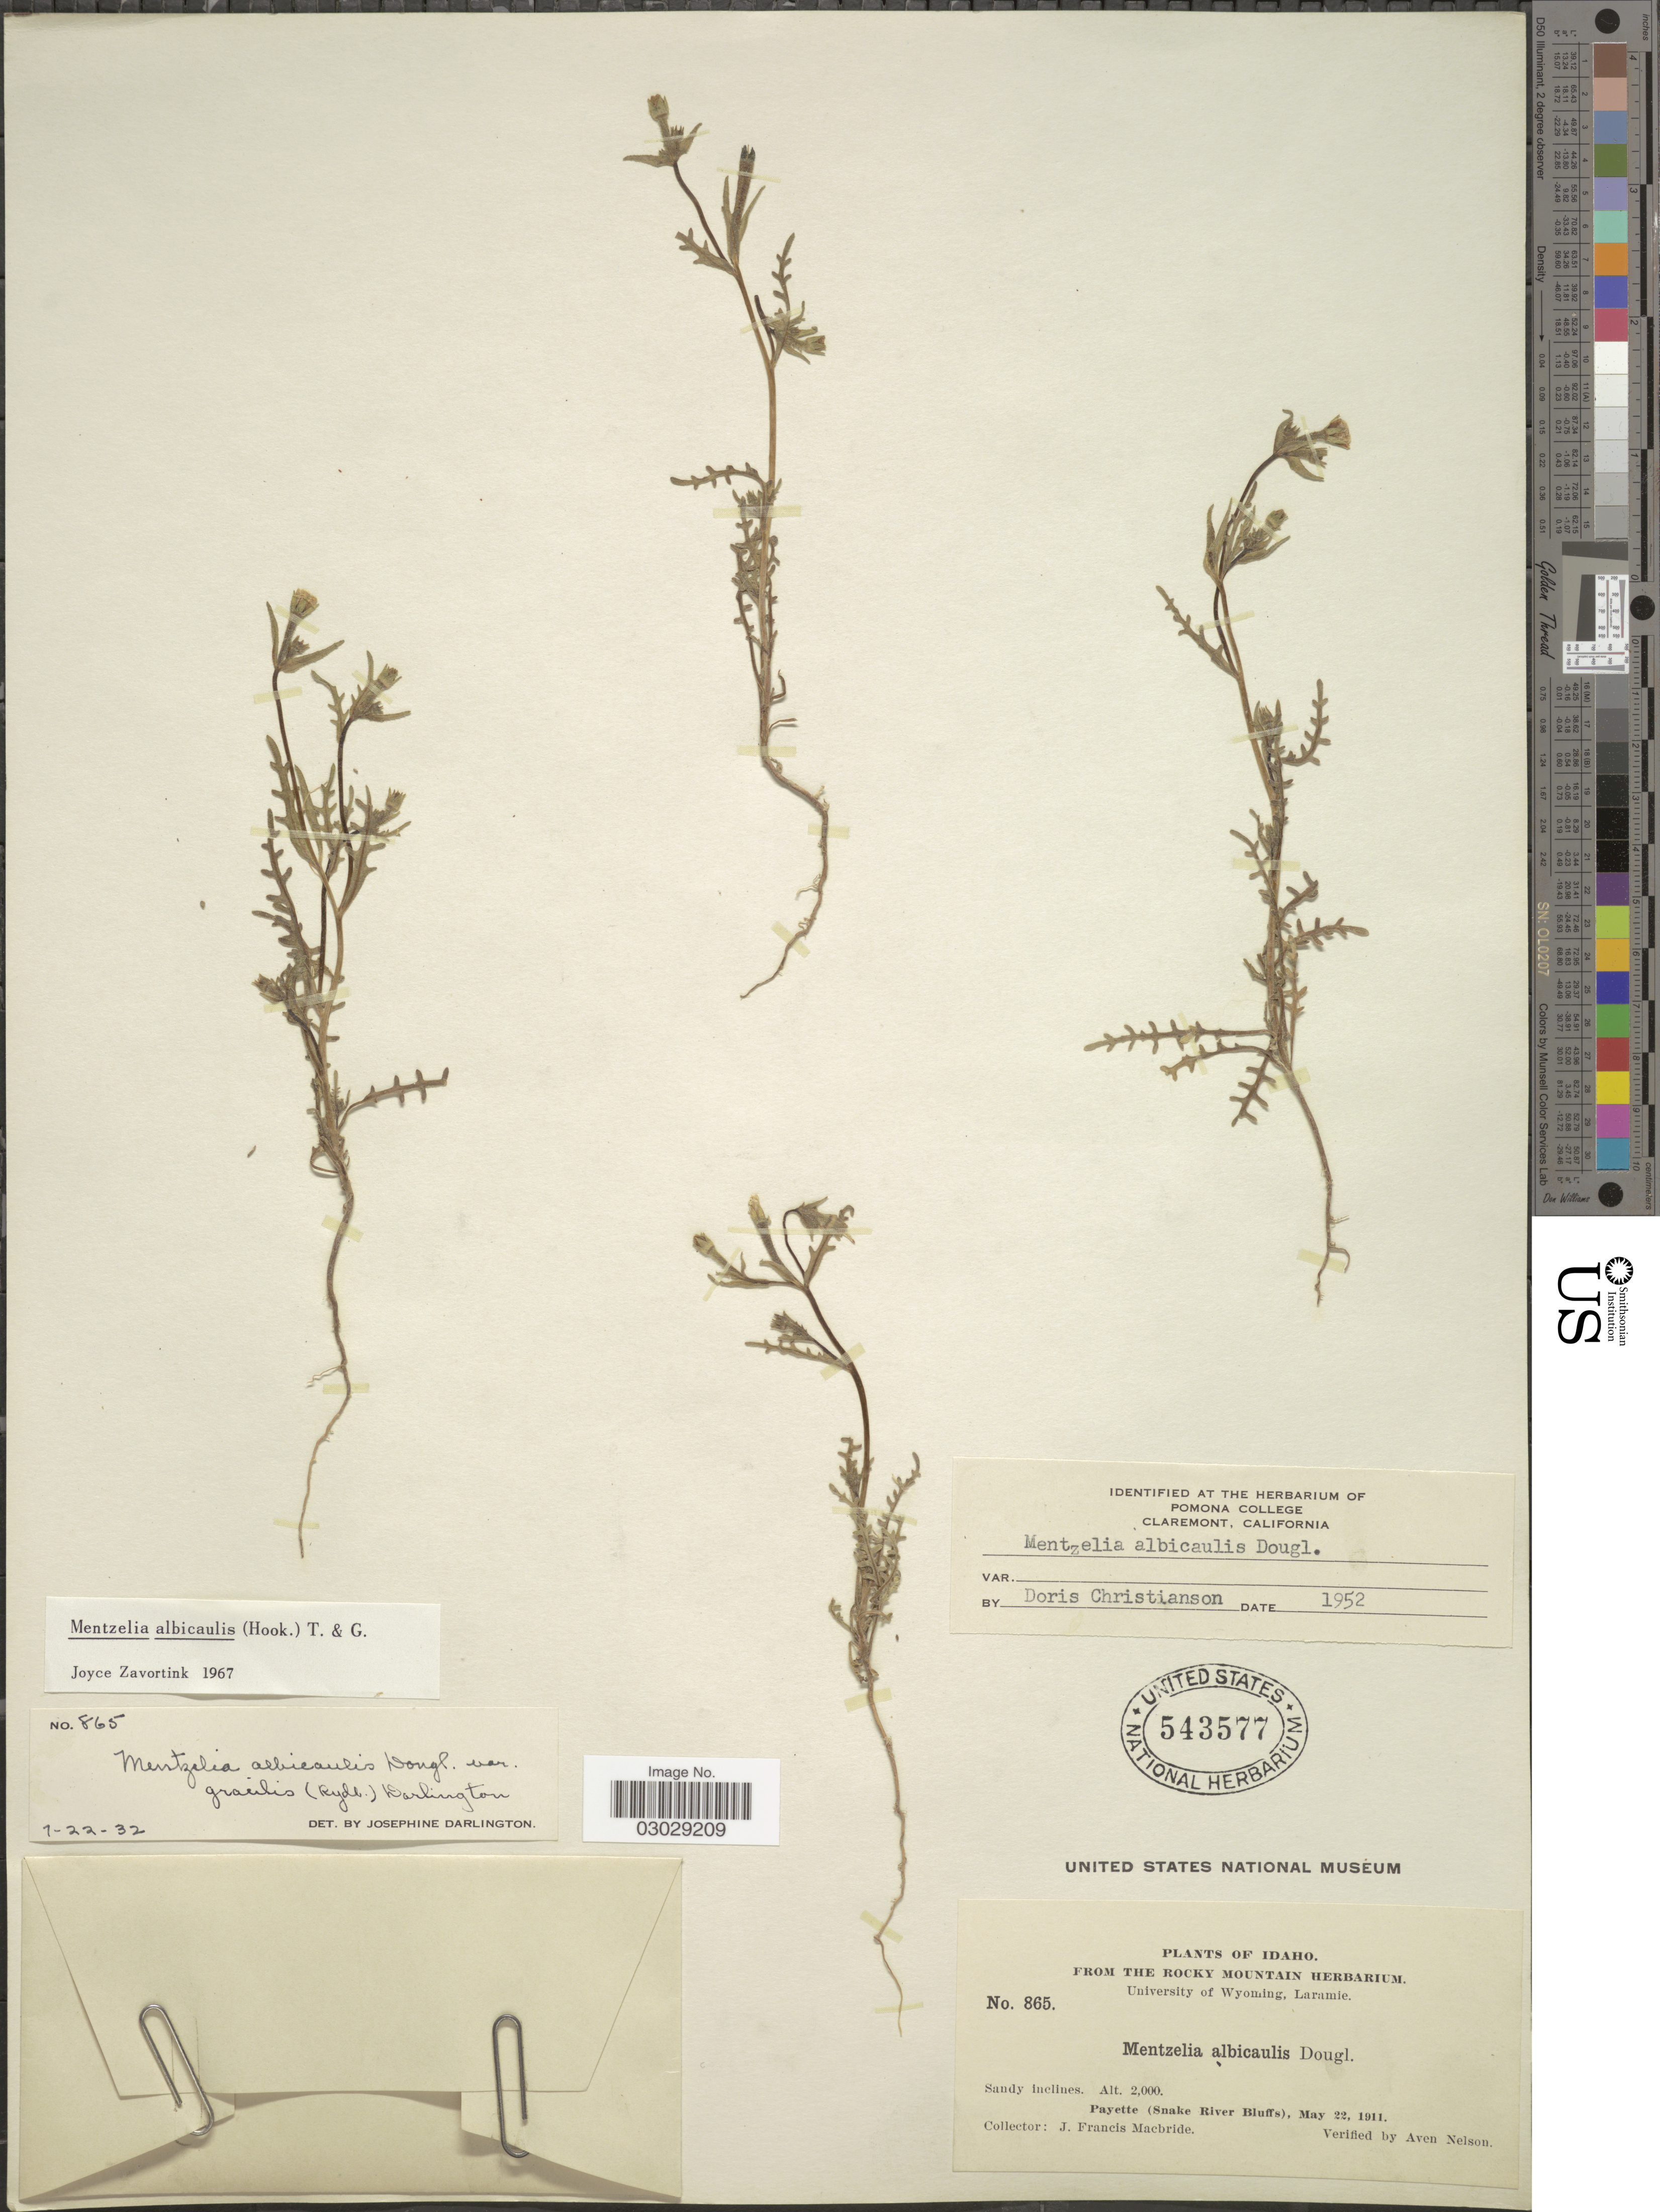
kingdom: Plantae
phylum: Tracheophyta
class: Magnoliopsida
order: Cornales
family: Loasaceae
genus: Mentzelia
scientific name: Mentzelia albicaulis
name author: (Douglas ex Hook.) Douglas ex Torr. & A. Gray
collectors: J. F. Macbride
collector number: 865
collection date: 1911-05-22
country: United States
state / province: Idaho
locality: Payette (Snake River Bluffs).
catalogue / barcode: US 543577